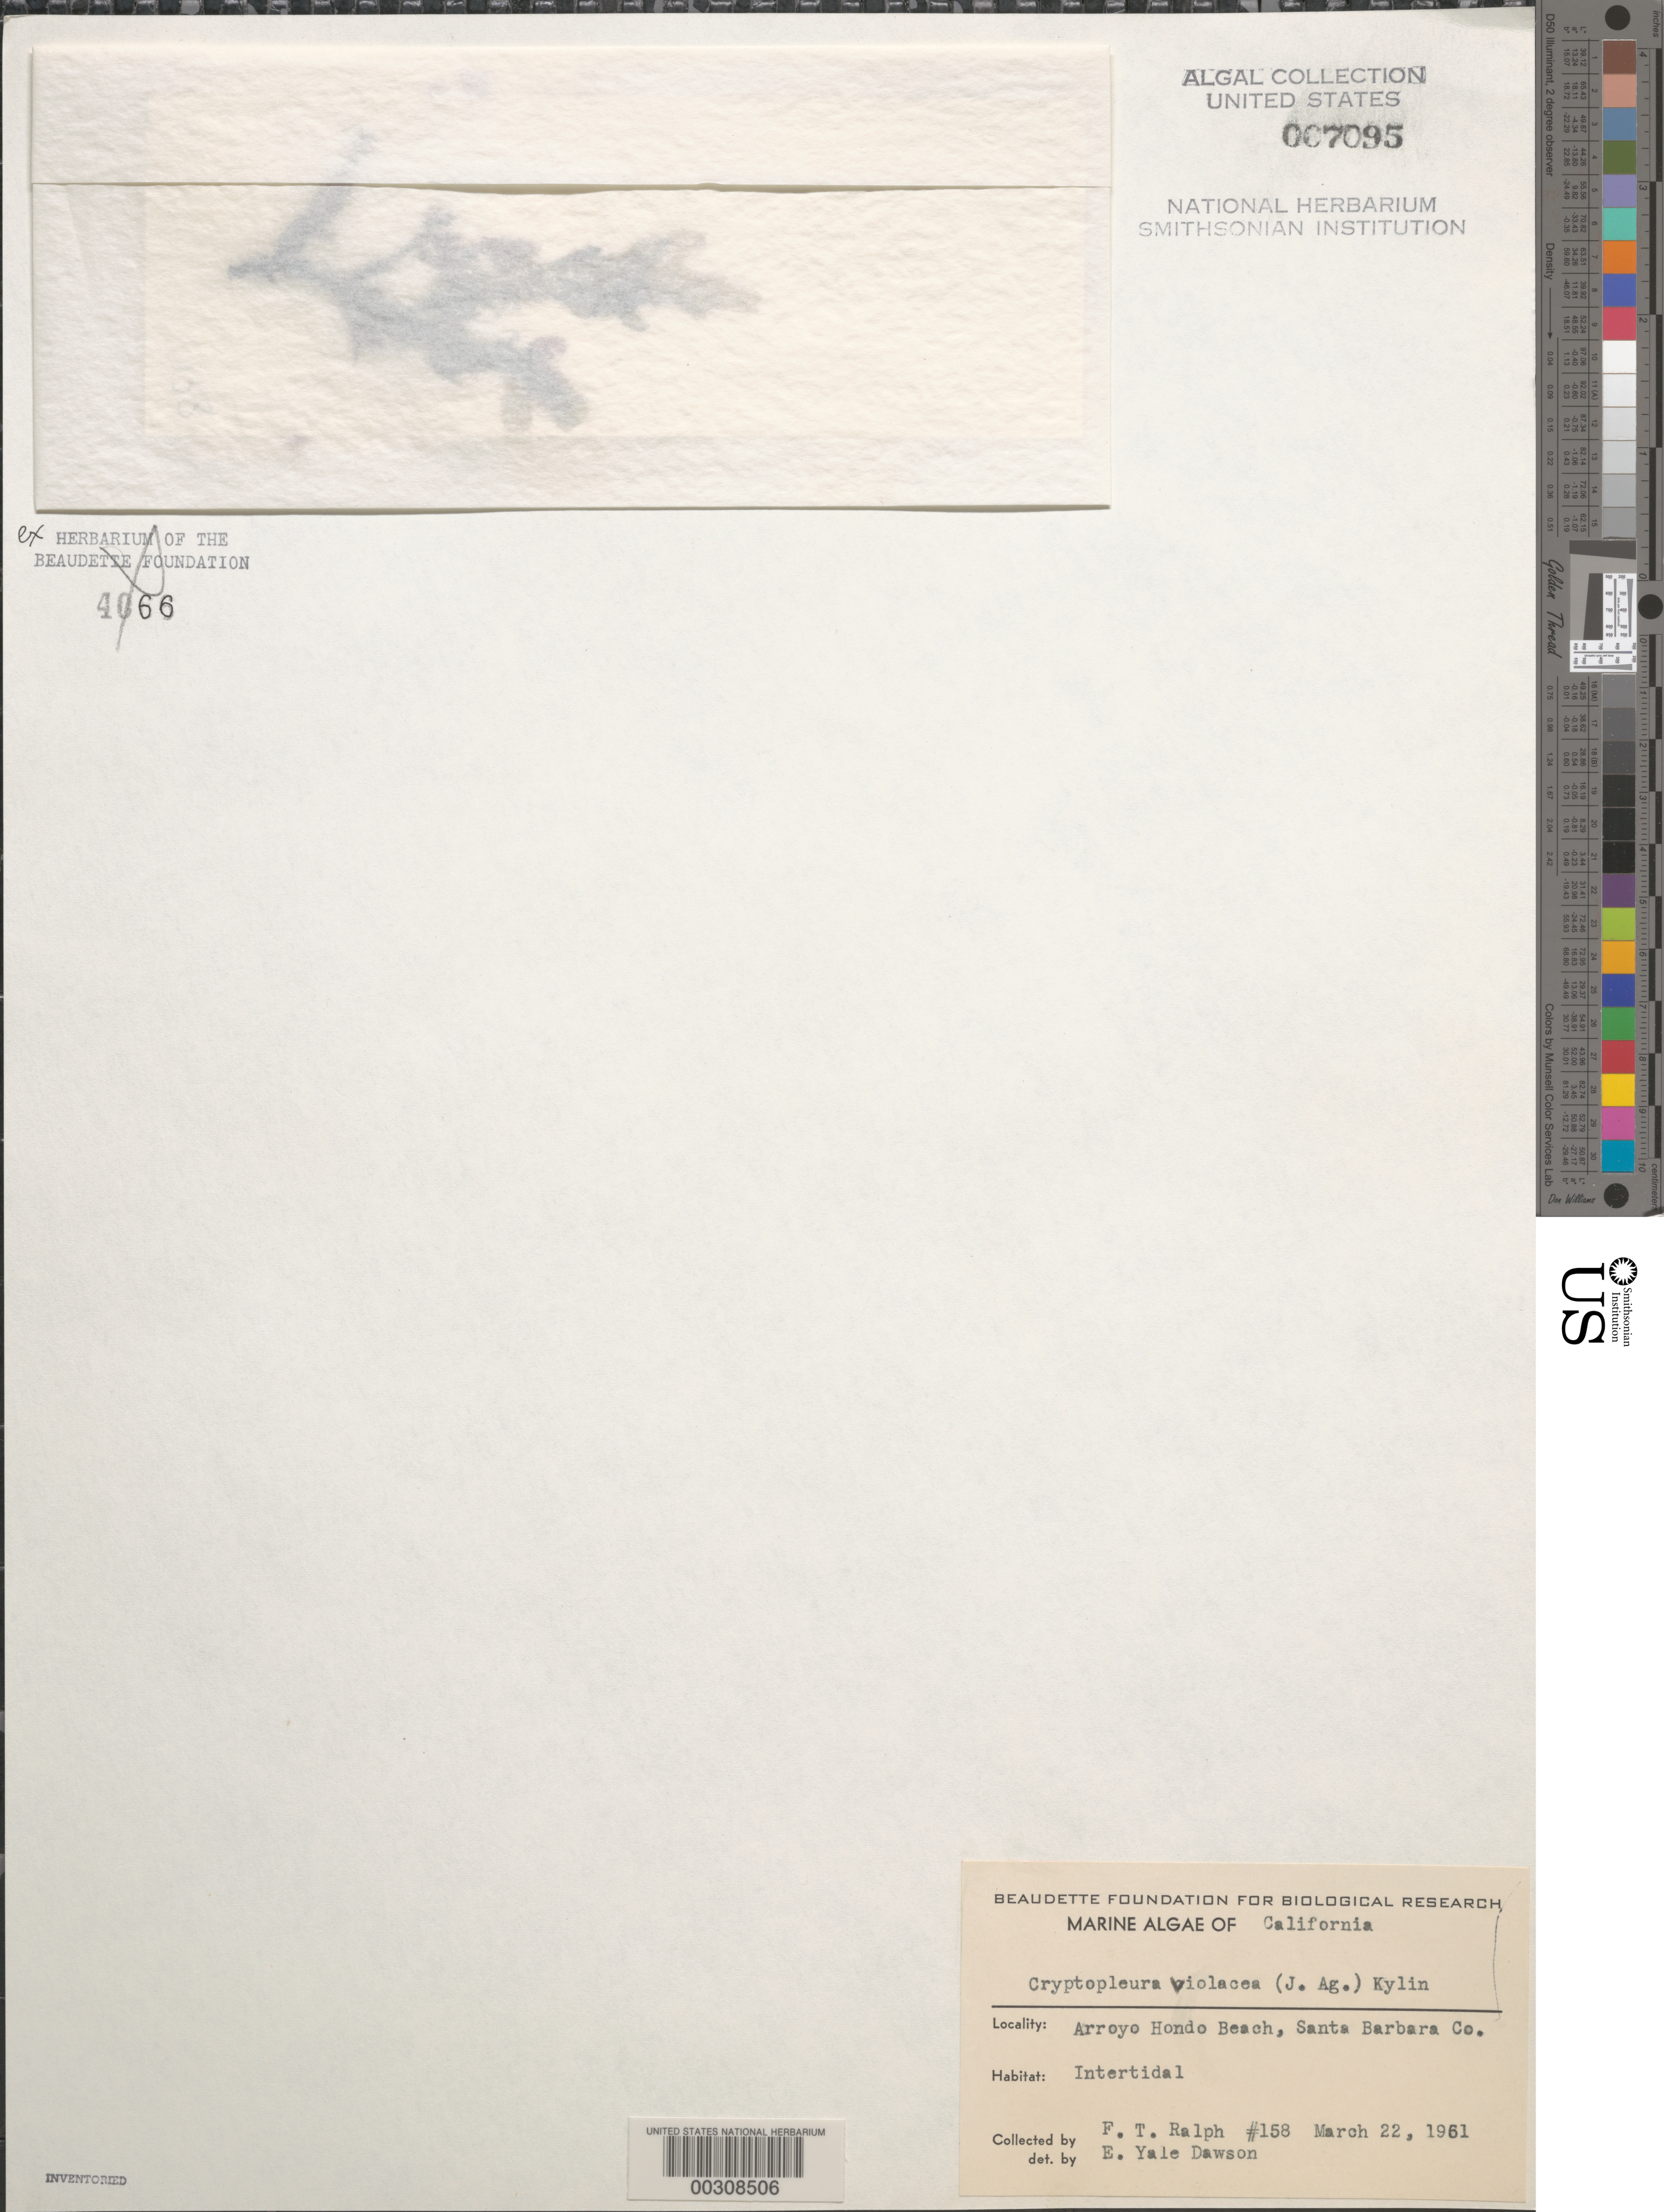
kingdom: Plantae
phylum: Rhodophyta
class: Florideophyceae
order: Ceramiales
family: Delesseriaceae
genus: Cryptopleura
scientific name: Cryptopleura violacea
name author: (J. Ag.) Kylin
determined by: Dawson, E. Y.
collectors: F. Ralph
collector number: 158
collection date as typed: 22 Mar 1961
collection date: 1961-03-22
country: United States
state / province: California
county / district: Santa Barbara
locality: Arroyo Honda Beach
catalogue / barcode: US 7095